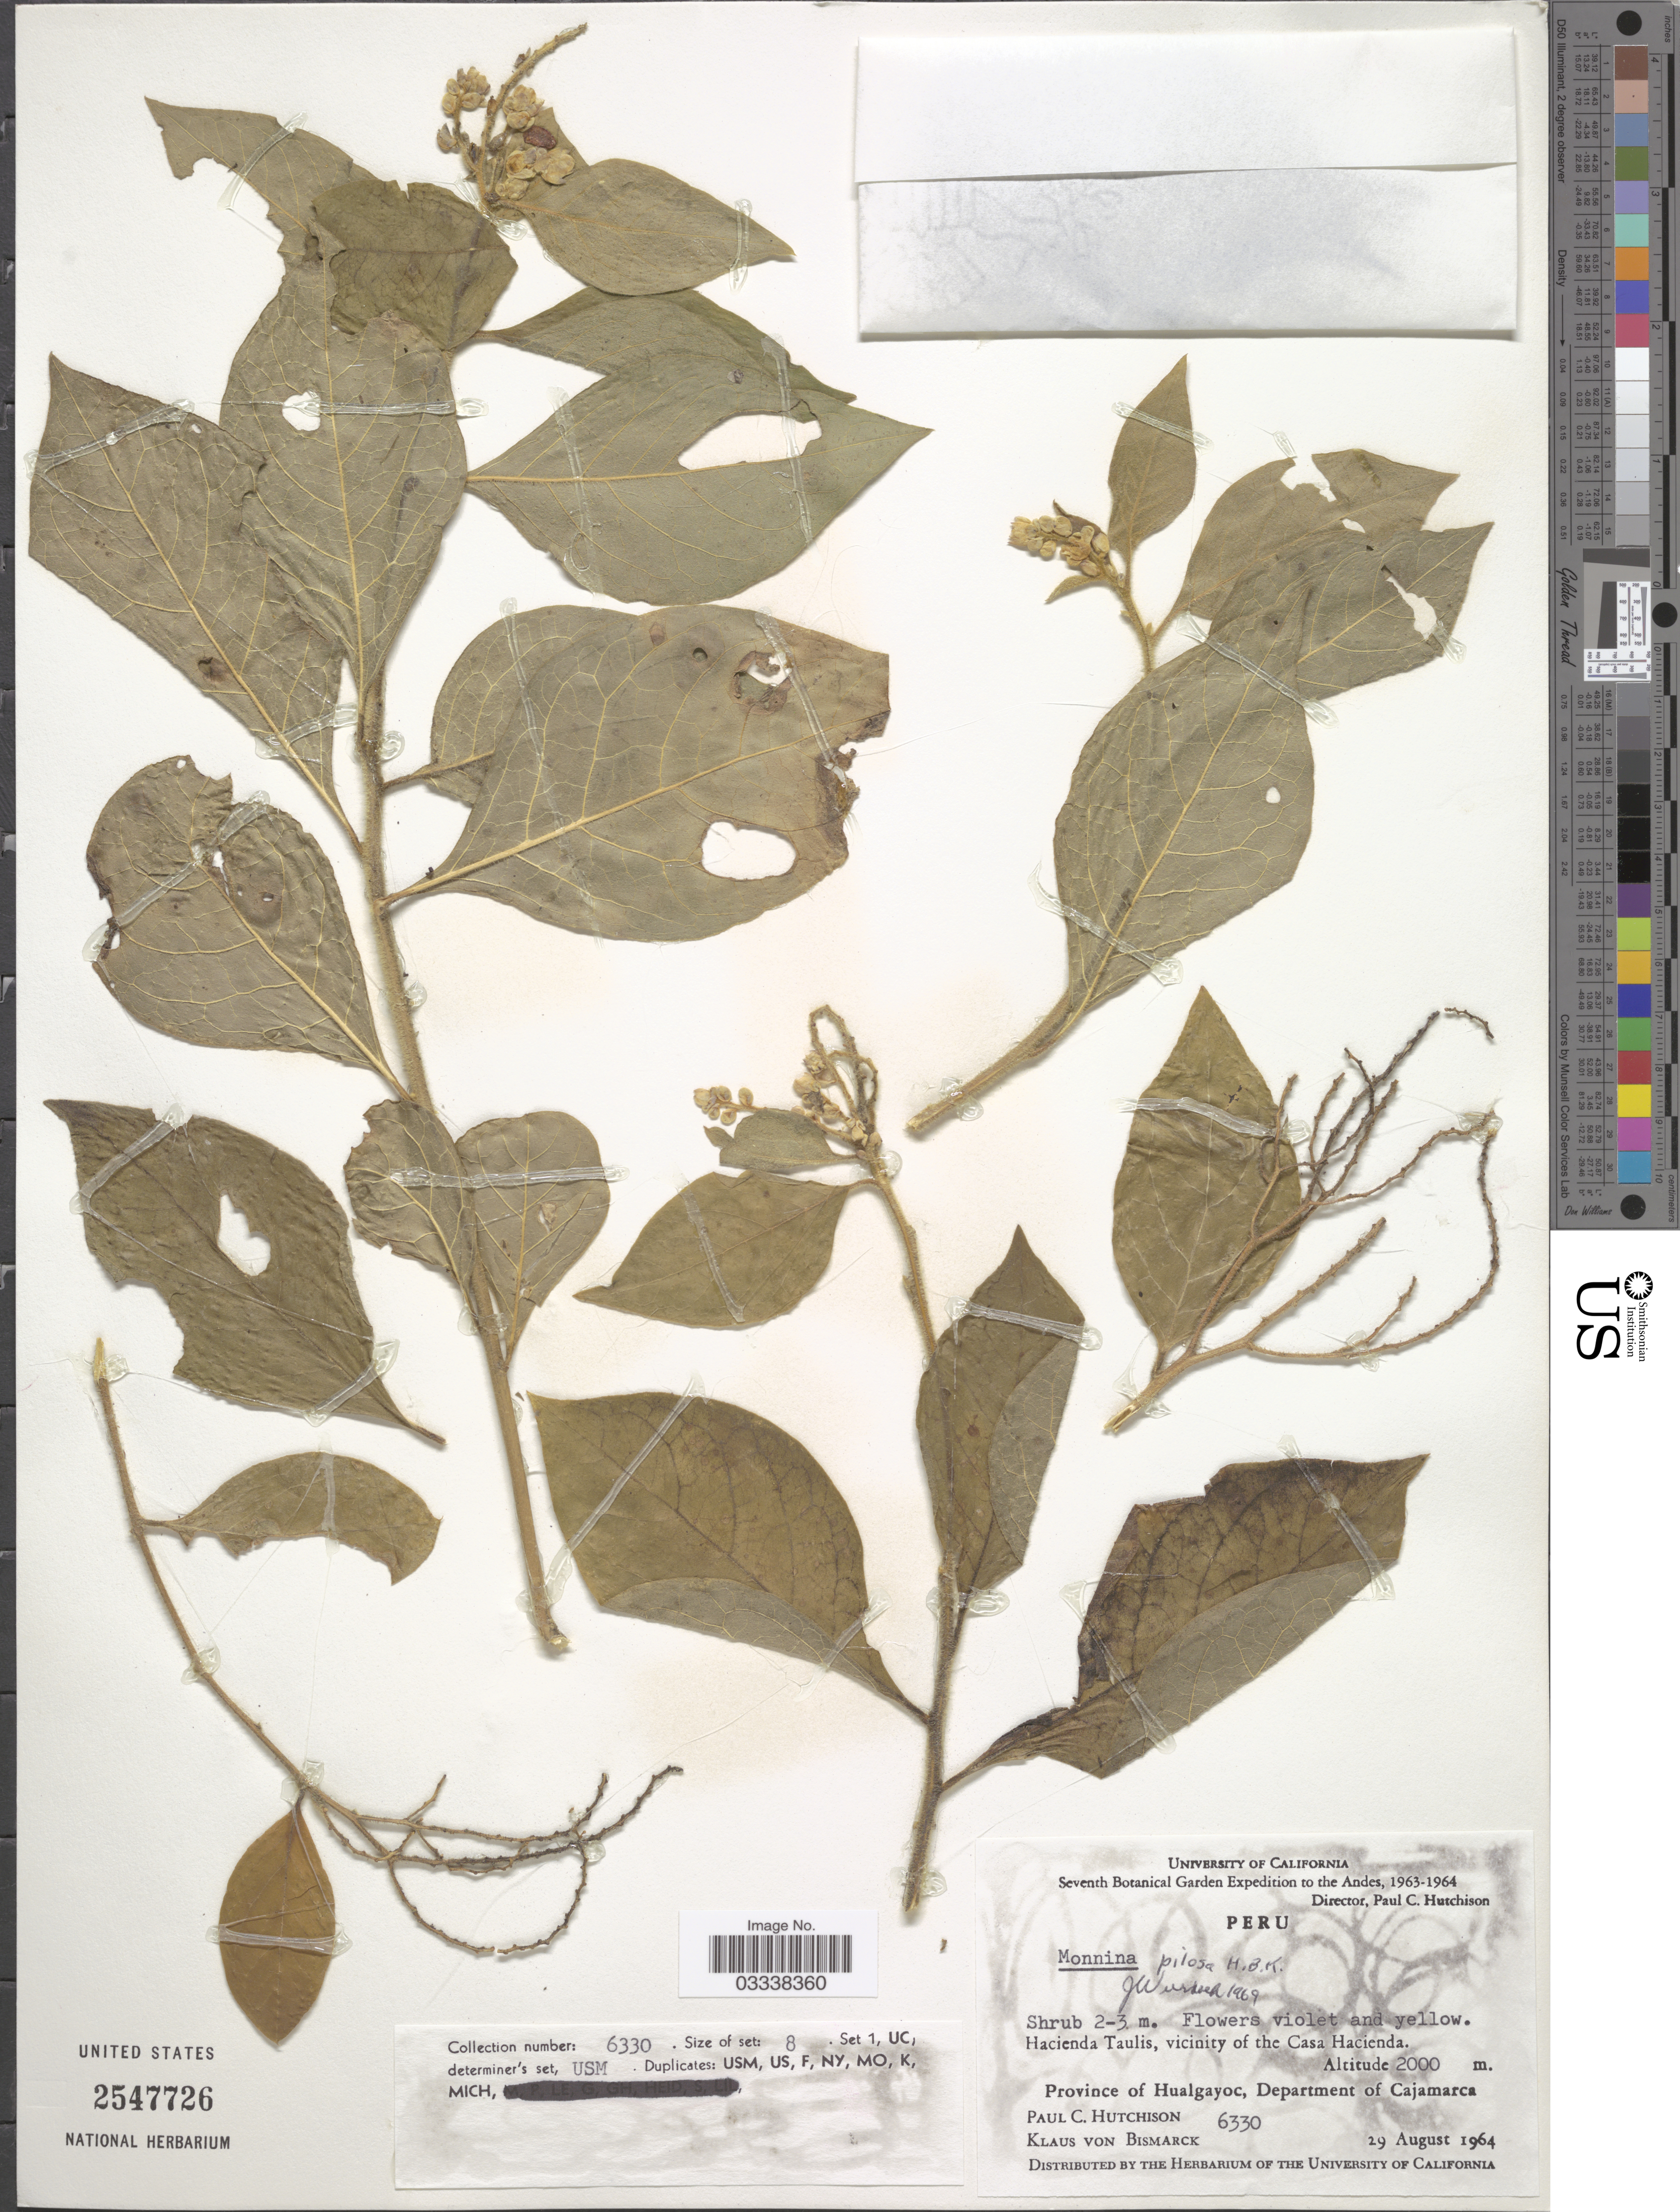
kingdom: Plantae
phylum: Tracheophyta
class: Magnoliopsida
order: Fabales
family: Polygalaceae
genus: Monnina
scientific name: Monnina pilosa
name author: Kunth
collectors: P. C. Hutchison & K. von Bismarck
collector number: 6330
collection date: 1964-08-29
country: Peru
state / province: Cajamarca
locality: Hacienda Taulis, vicinity of the Casa Hacienda. Province of Hualgayoc, Department of Cajamarca.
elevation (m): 2000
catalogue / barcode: US 2547726